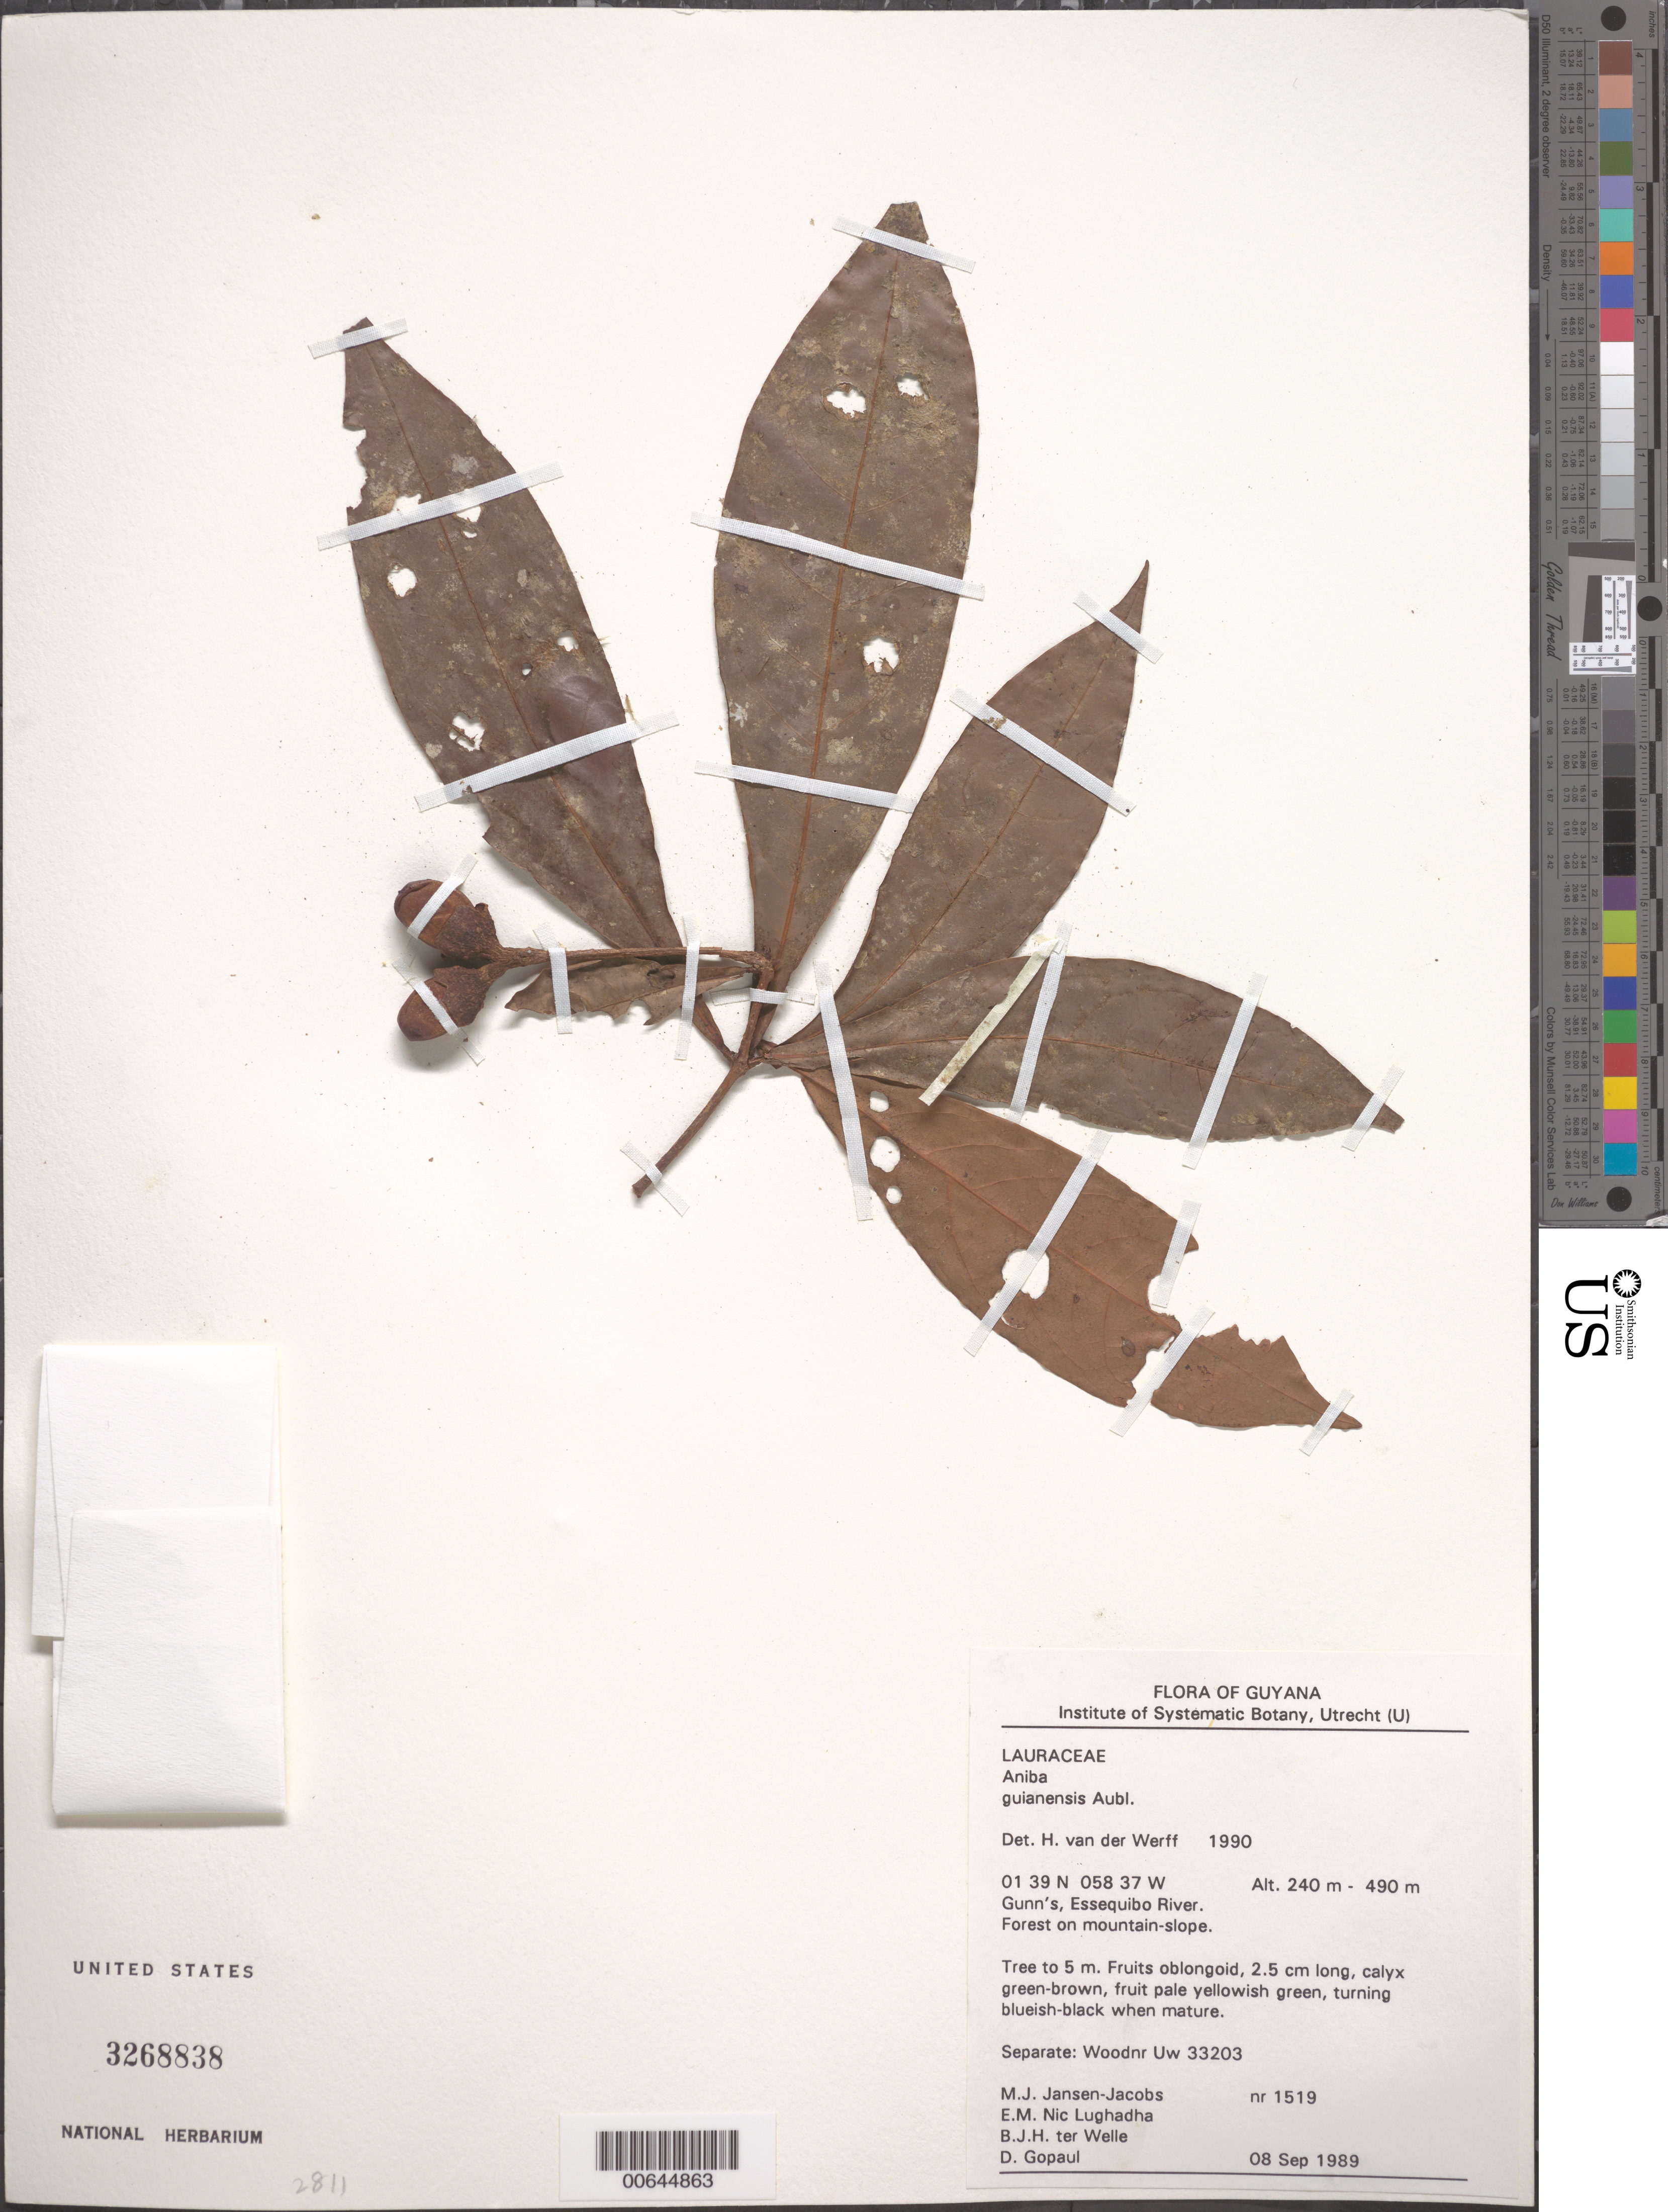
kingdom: Plantae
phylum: Tracheophyta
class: Magnoliopsida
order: Laurales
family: Lauraceae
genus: Aniba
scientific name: Aniba guianensis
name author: Aubl.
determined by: van der Werff, H., (MO), Missouri Botanical Garden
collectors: M. J. Jansen-Jacobs, E. Nic Lughadha, B. Welle & D. Gopaul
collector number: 1519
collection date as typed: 8-Sep-89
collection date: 1989-09-08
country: Guyana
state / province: U. Takutu-U. Essequibo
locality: Gunn's, Essequibo River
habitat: Forest on mountain slopes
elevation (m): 240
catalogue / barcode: US 3268838